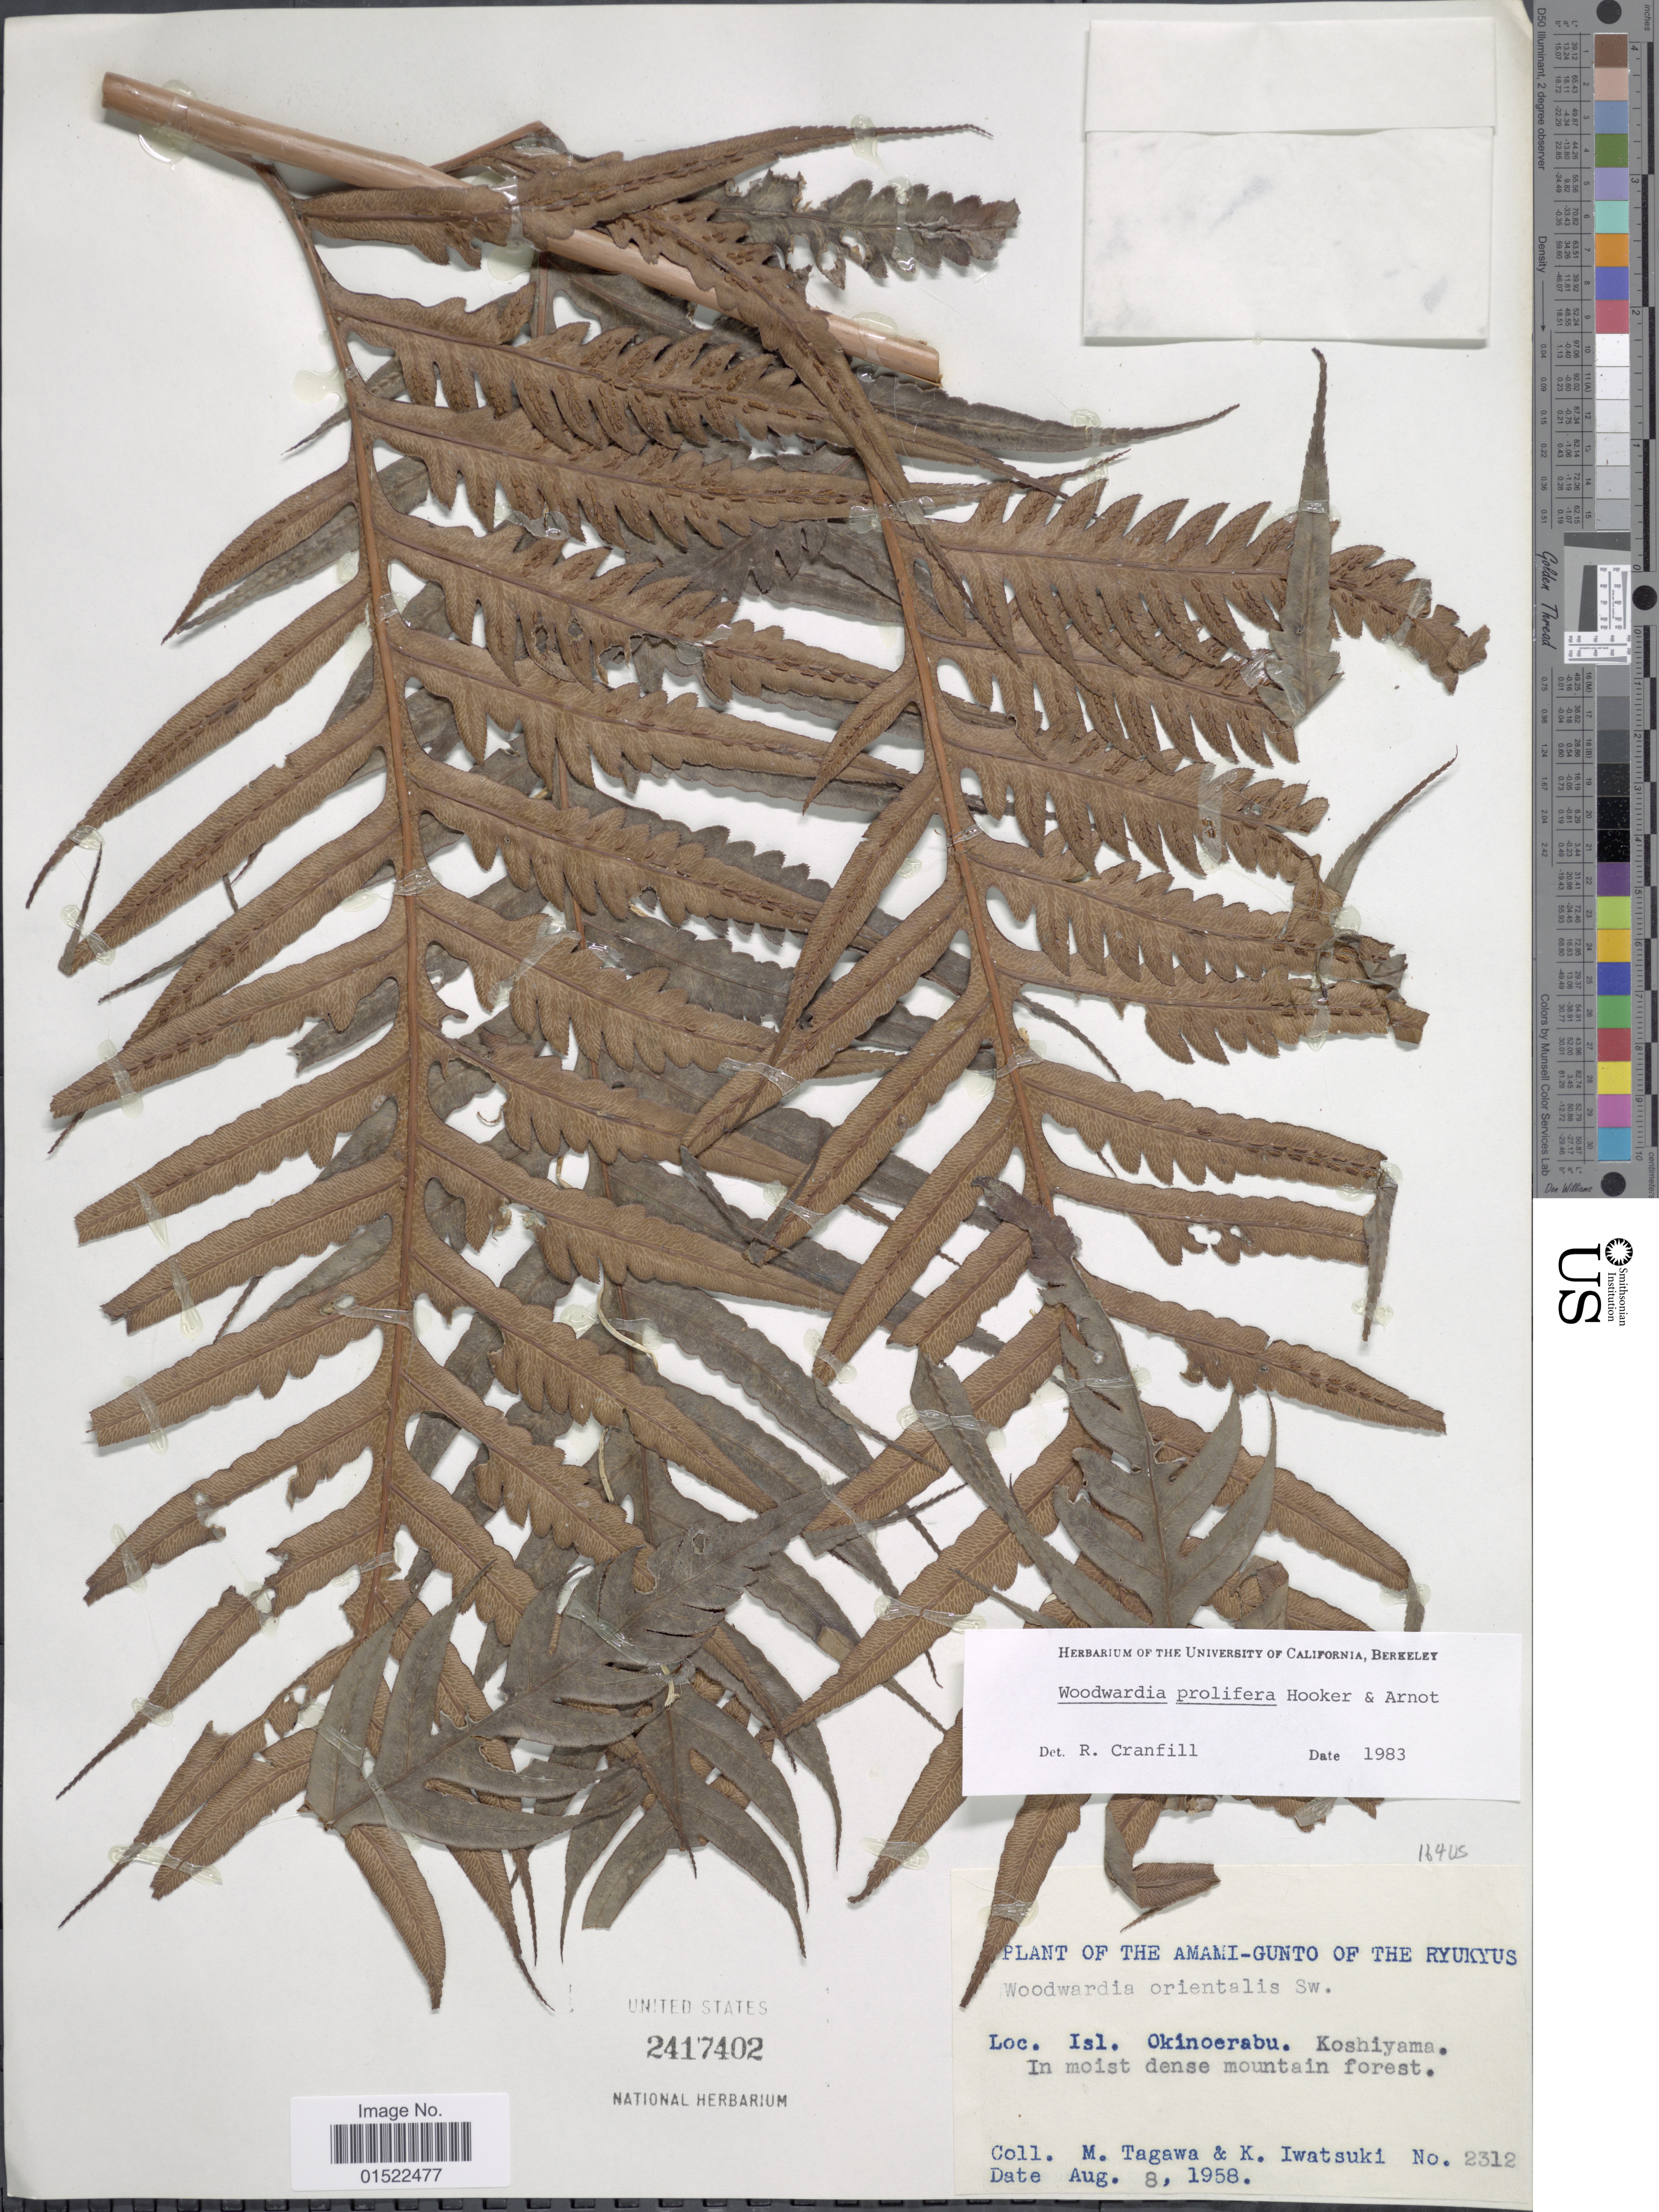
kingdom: Plantae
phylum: Tracheophyta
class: Polypodiopsida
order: Polypodiales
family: Blechnaceae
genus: Woodwardia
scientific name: Woodwardia prolifera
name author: Hook. & Arn.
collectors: M. Kitagawa & K. Iwatsuki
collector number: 2312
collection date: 1958-08-08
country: Japan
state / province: Okinawa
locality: The Amami-Gunto of the Ryukyu Islands, Isl. Okinoerabu, Koshiyama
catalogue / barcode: US 2417402